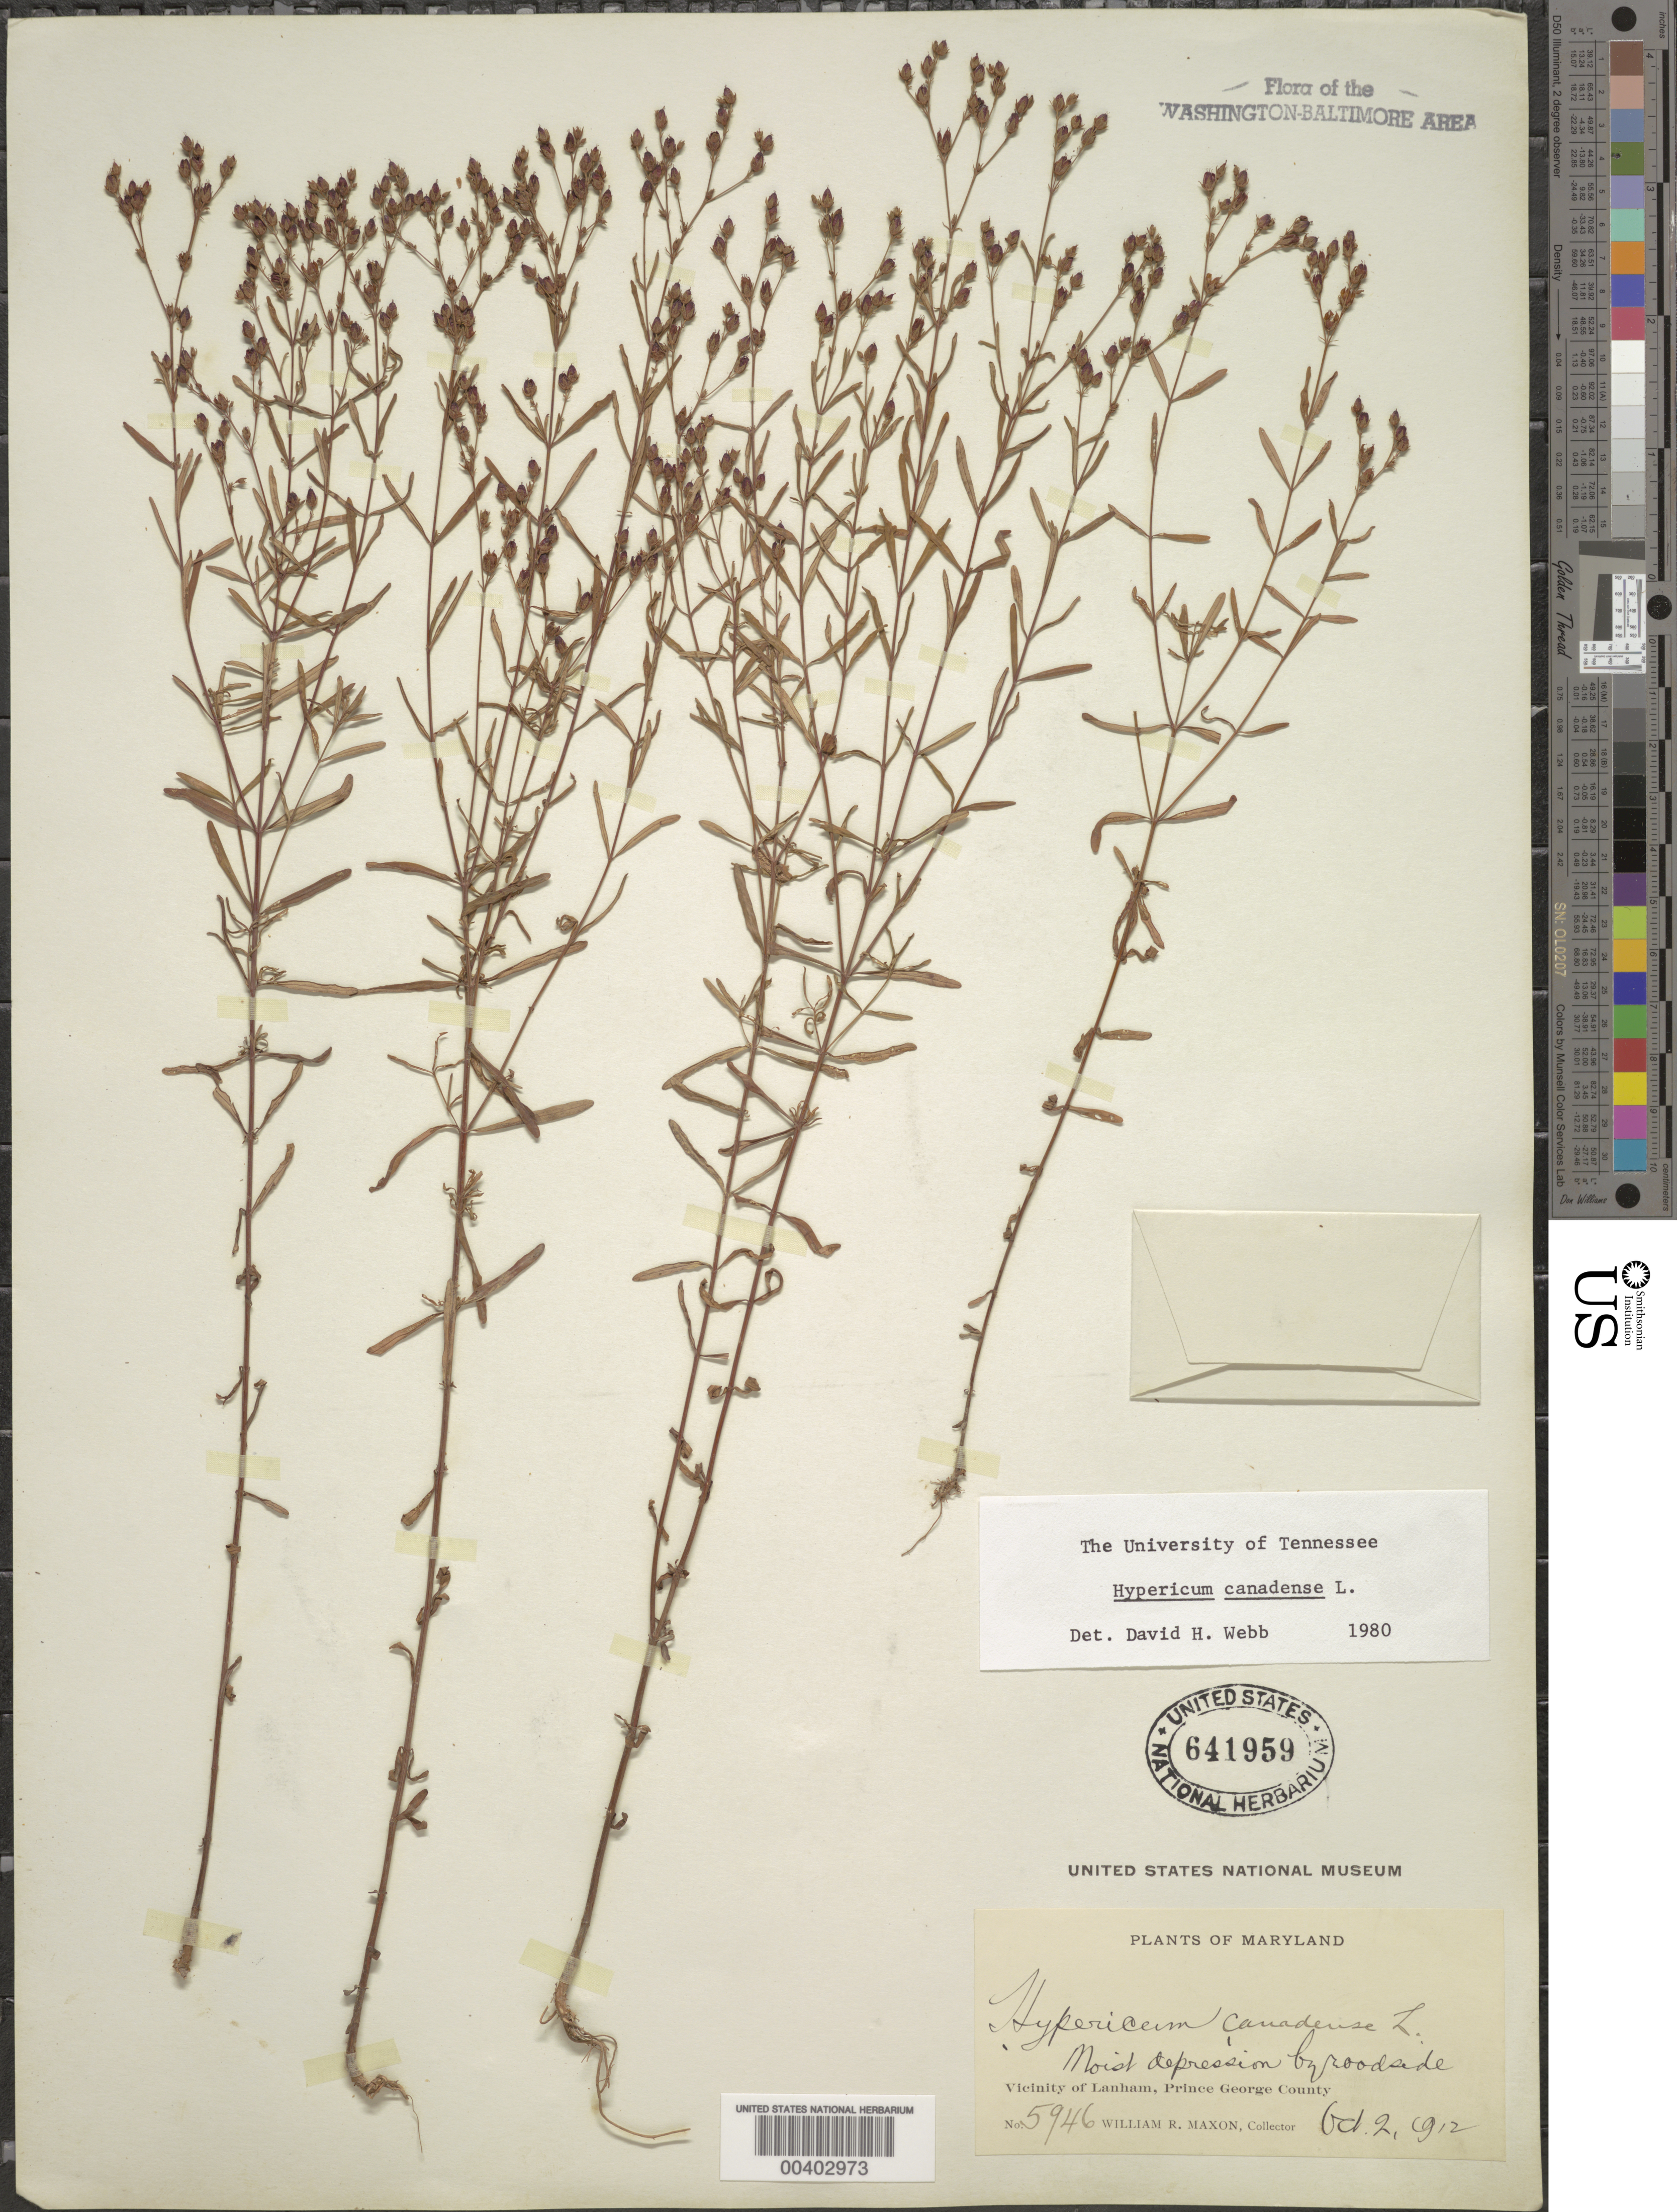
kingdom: Plantae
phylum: Tracheophyta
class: Magnoliopsida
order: Malpighiales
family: Hypericaceae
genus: Hypericum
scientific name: Hypericum canadense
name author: L.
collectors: W. R. Maxon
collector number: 5946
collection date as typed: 02 Oct 1912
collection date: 1912-10-02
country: United States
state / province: Maryland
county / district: Prince George's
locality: Lanham vicinity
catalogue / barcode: US 641959